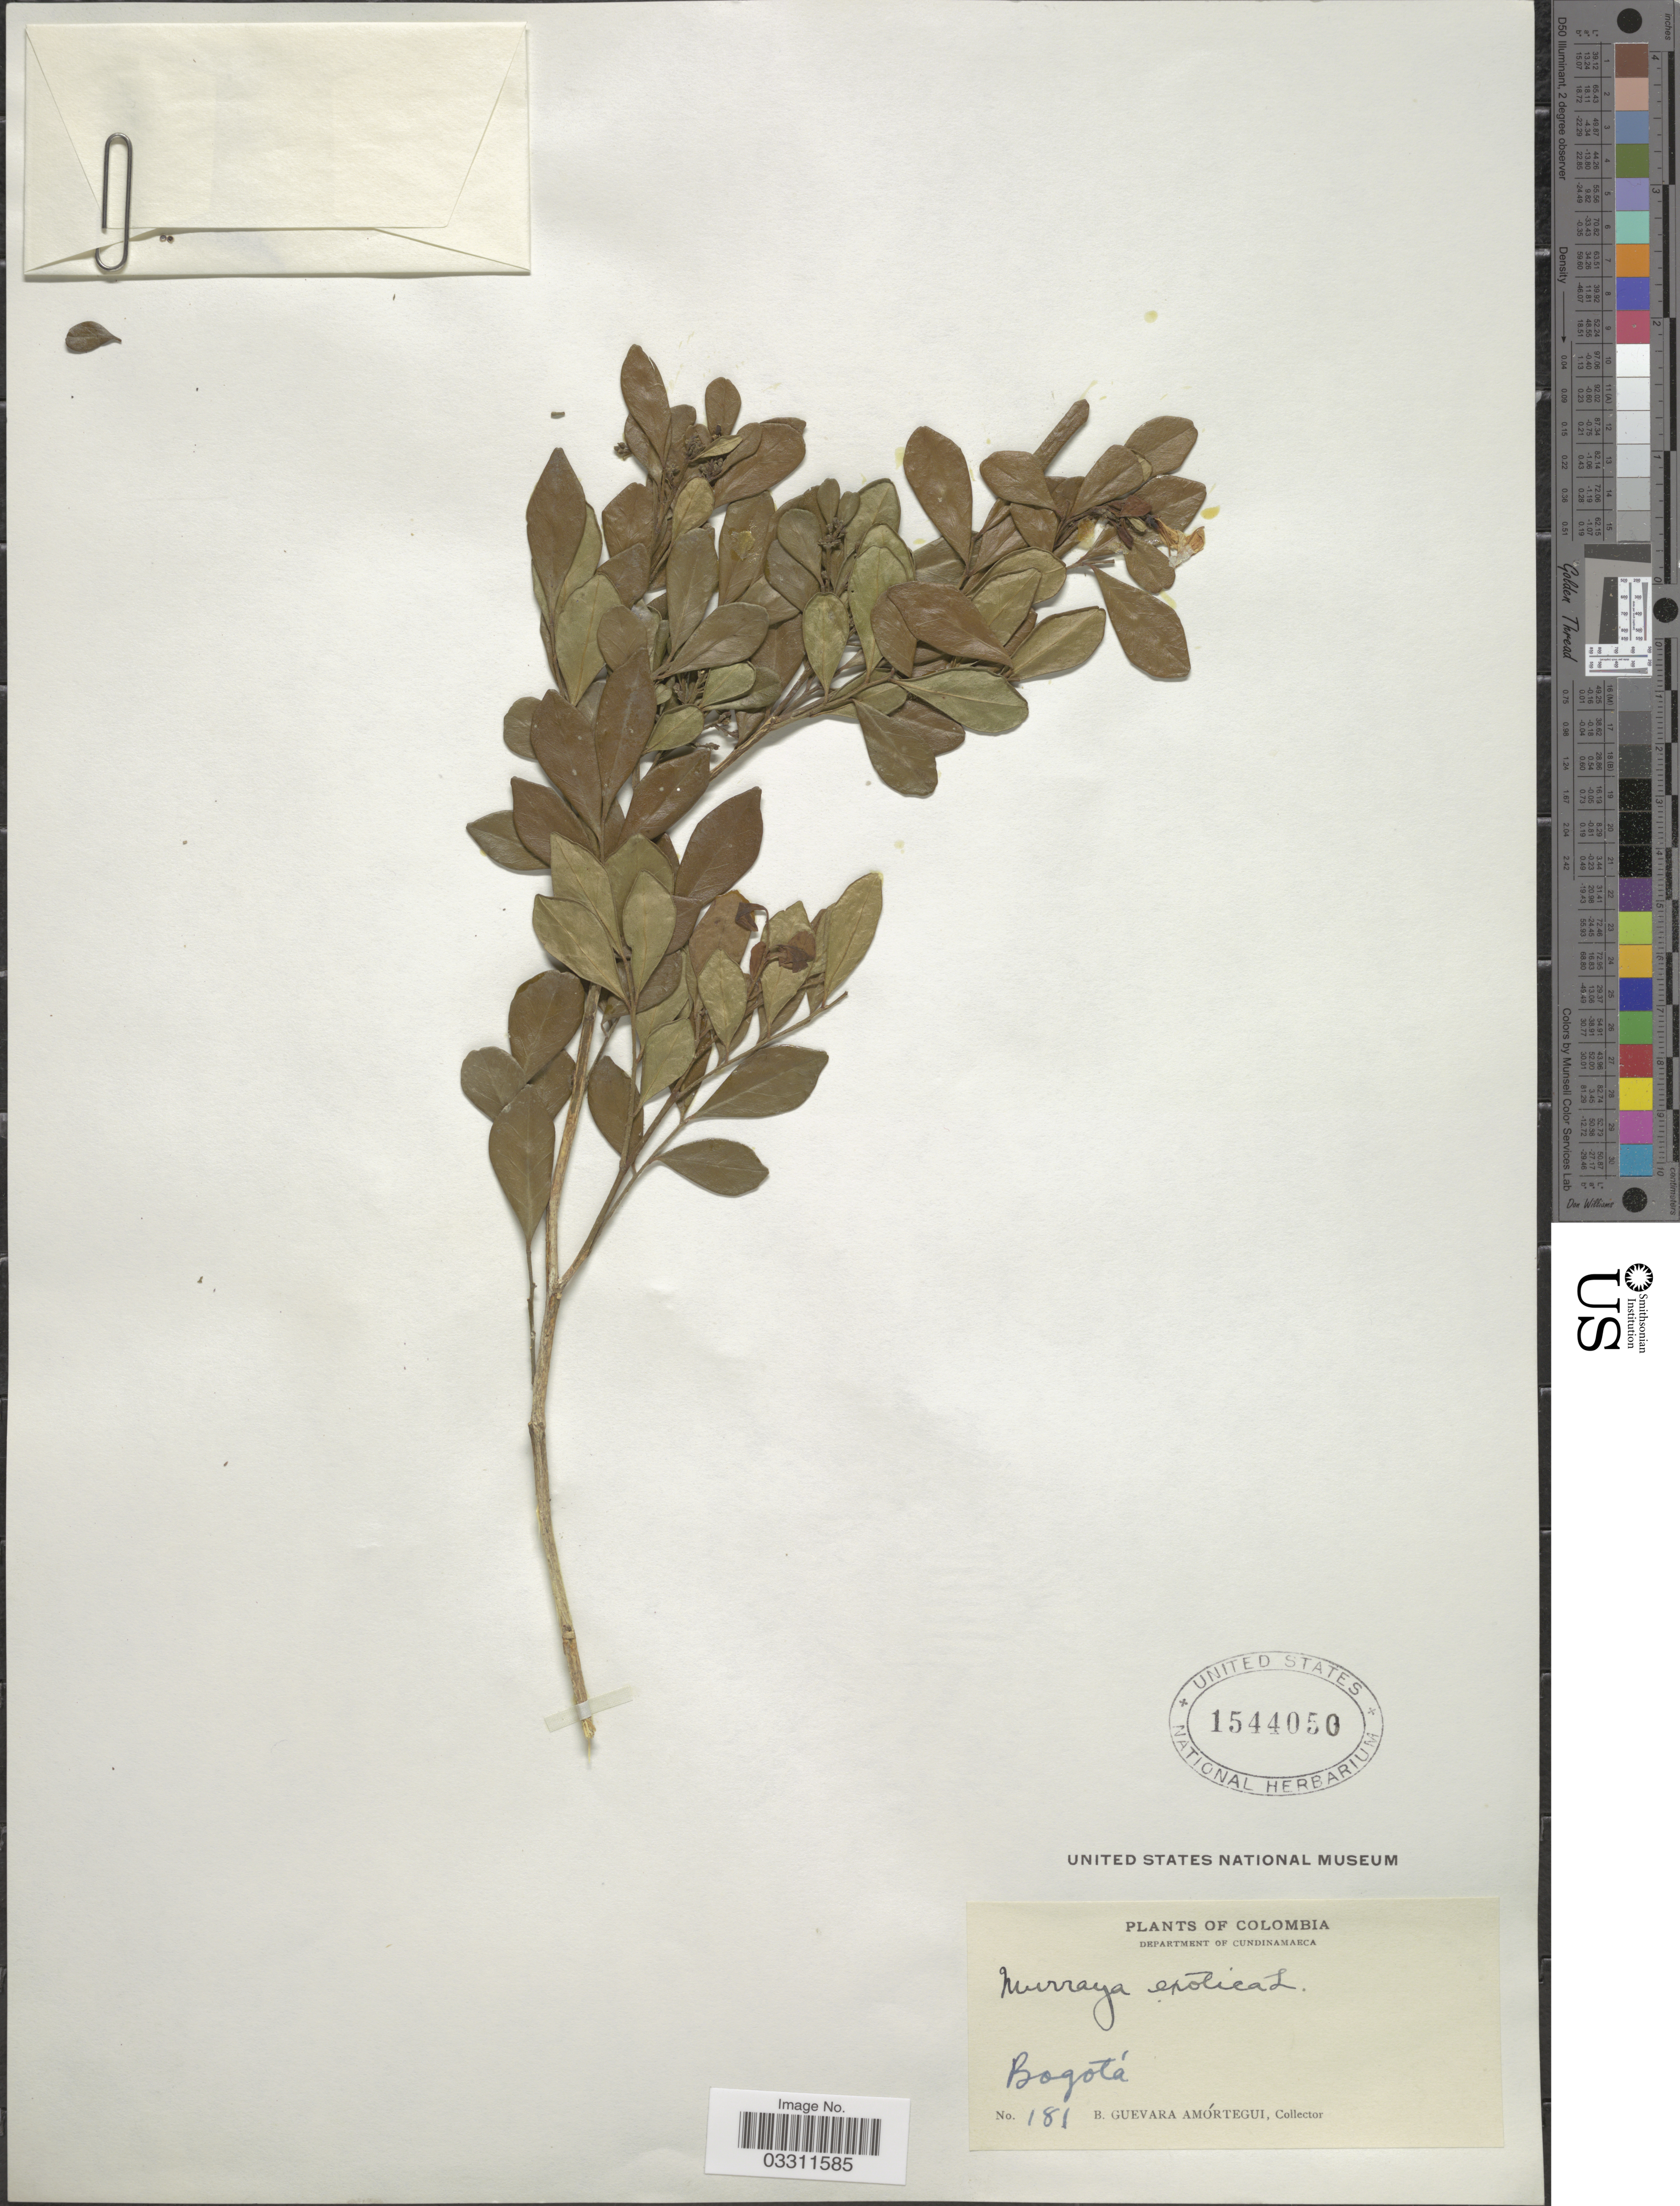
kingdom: Plantae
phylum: Tracheophyta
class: Magnoliopsida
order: Sapindales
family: Rutaceae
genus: Murraya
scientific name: Murraya paniculata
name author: (L.) Jack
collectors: B. Guevara Amortegui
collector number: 181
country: Colombia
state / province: Cundinamarca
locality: Department of Cundinamarca. Bogotá.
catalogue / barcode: US 1544050